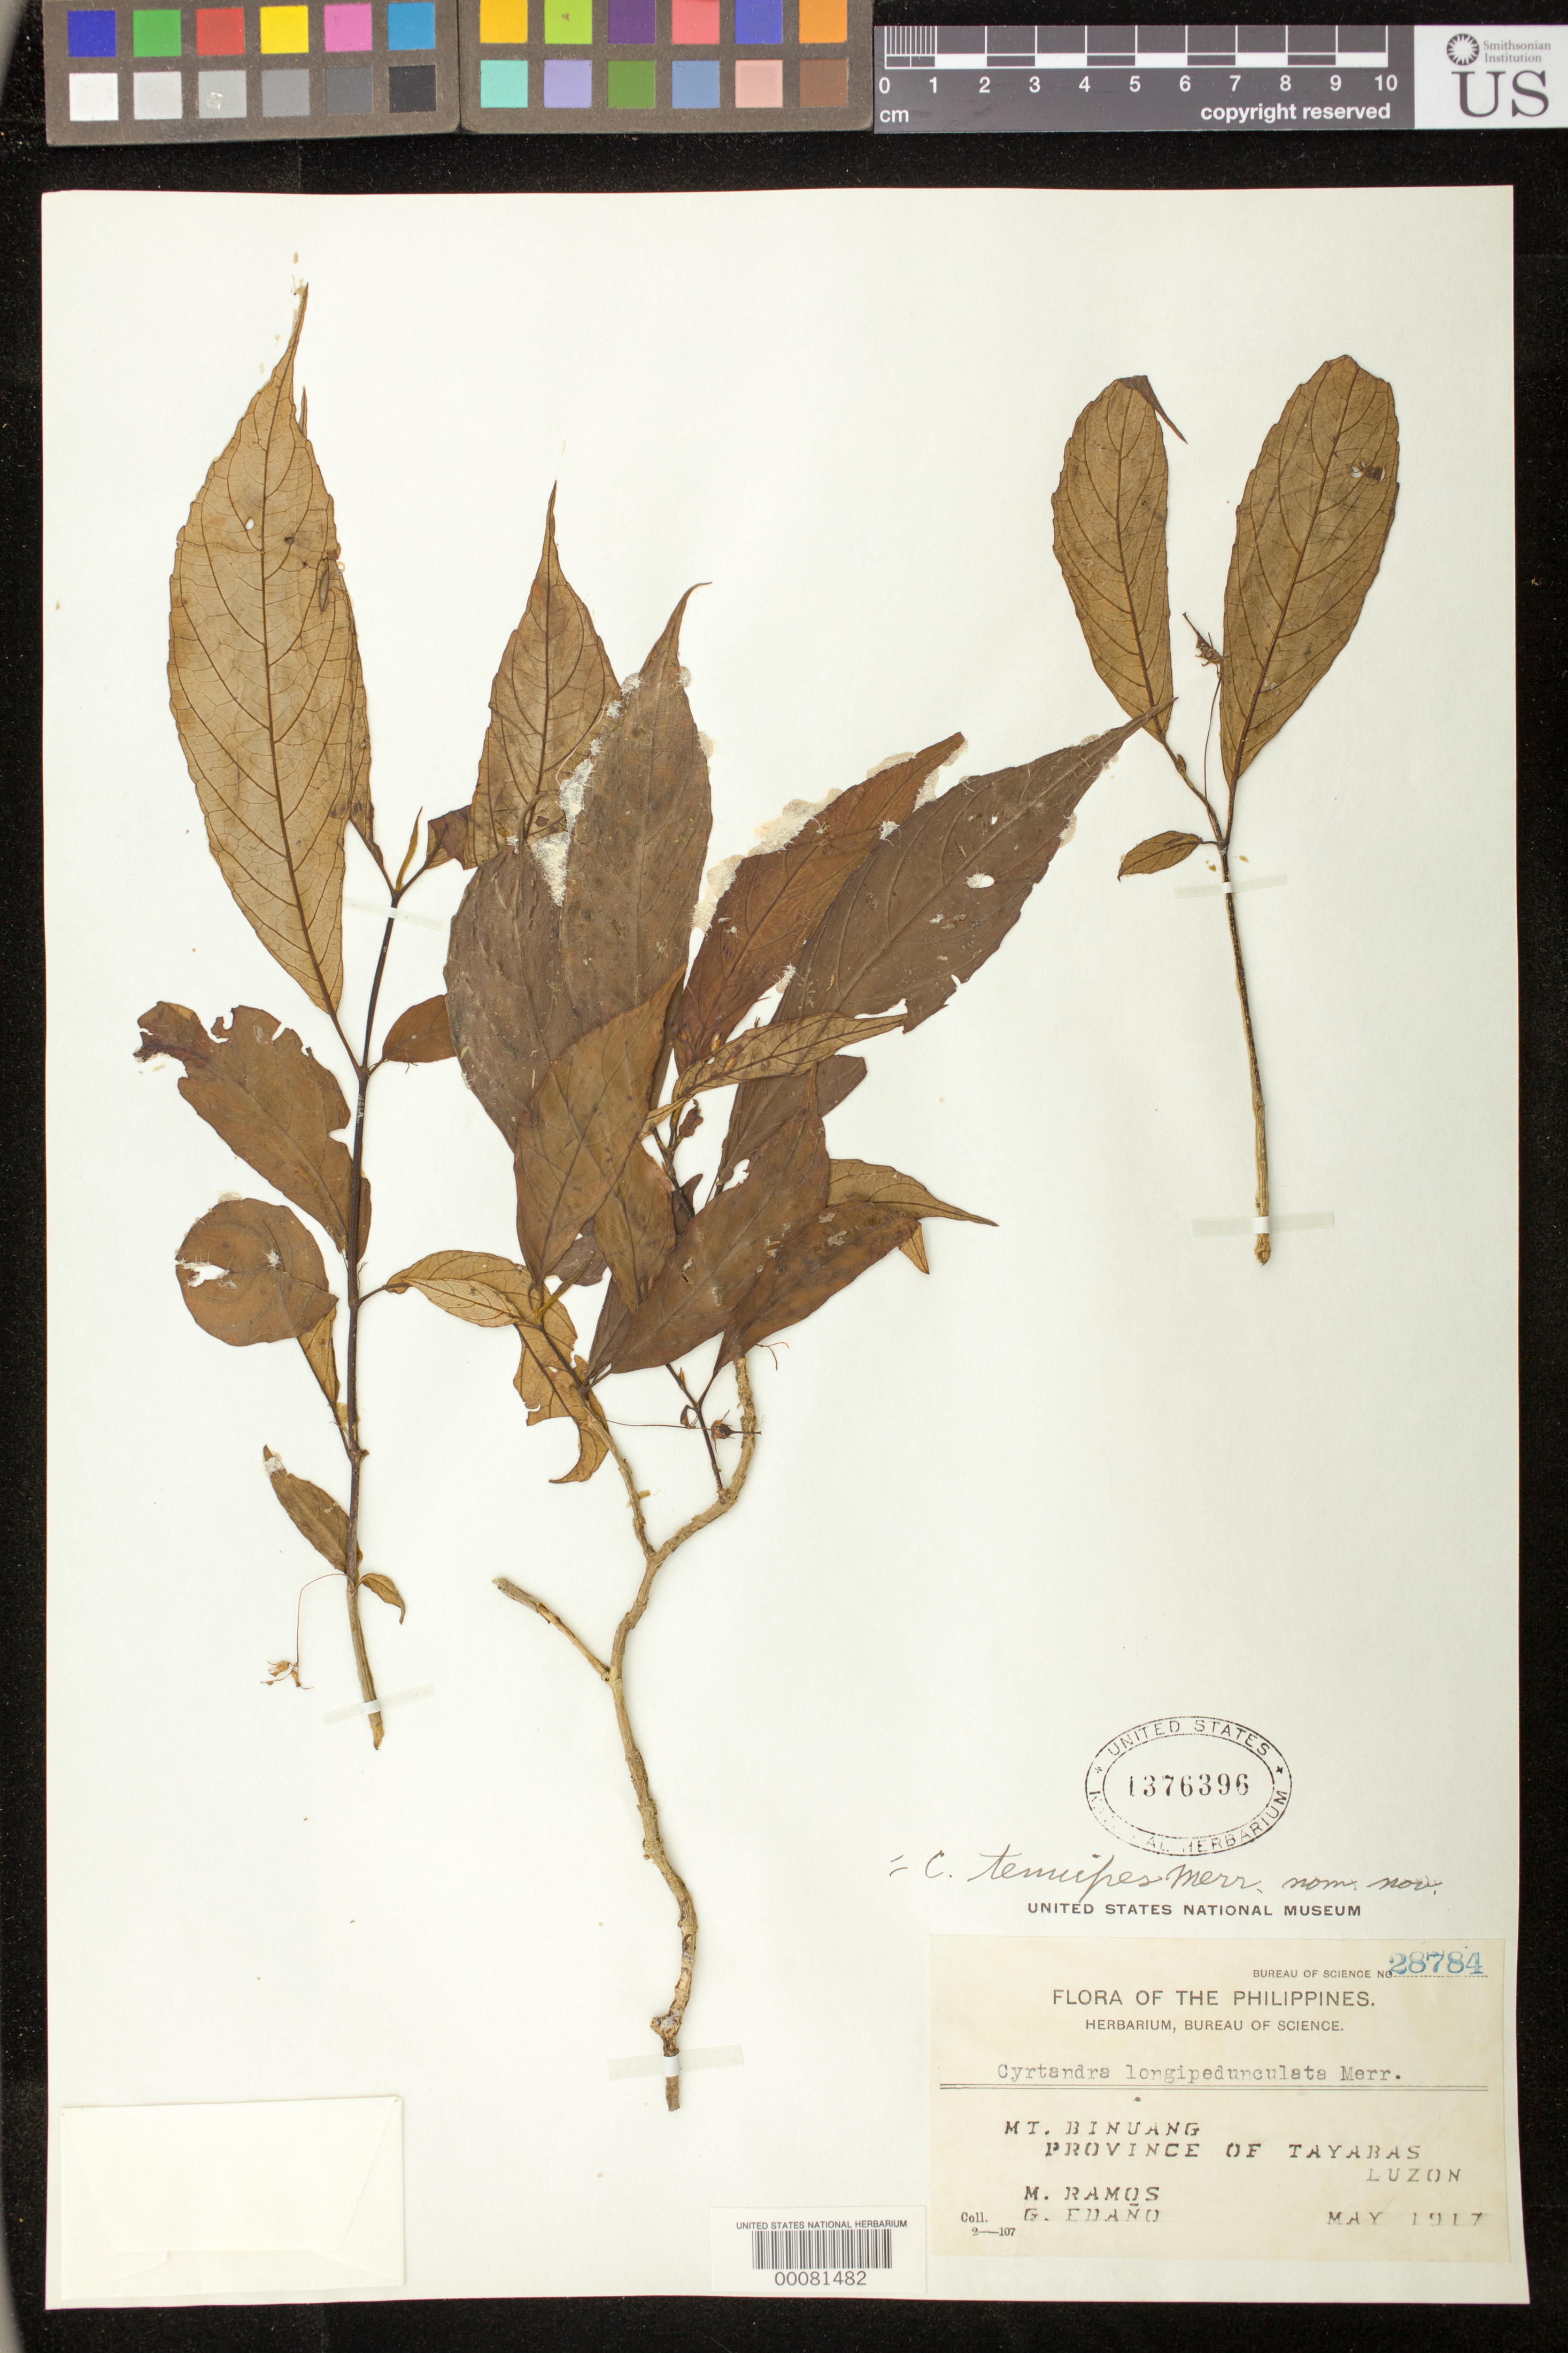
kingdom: Plantae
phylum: Tracheophyta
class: Magnoliopsida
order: Lamiales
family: Gesneriaceae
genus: Cyrtandra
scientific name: Cyrtandra tenuipes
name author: Merr.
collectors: M. Ramos & G. Edaño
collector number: Bur. Sci. 28784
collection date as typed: May 1917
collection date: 1917-05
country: Philippines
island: Luzon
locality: Mt. Binuang, Province of Tayabas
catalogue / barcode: US 1376396